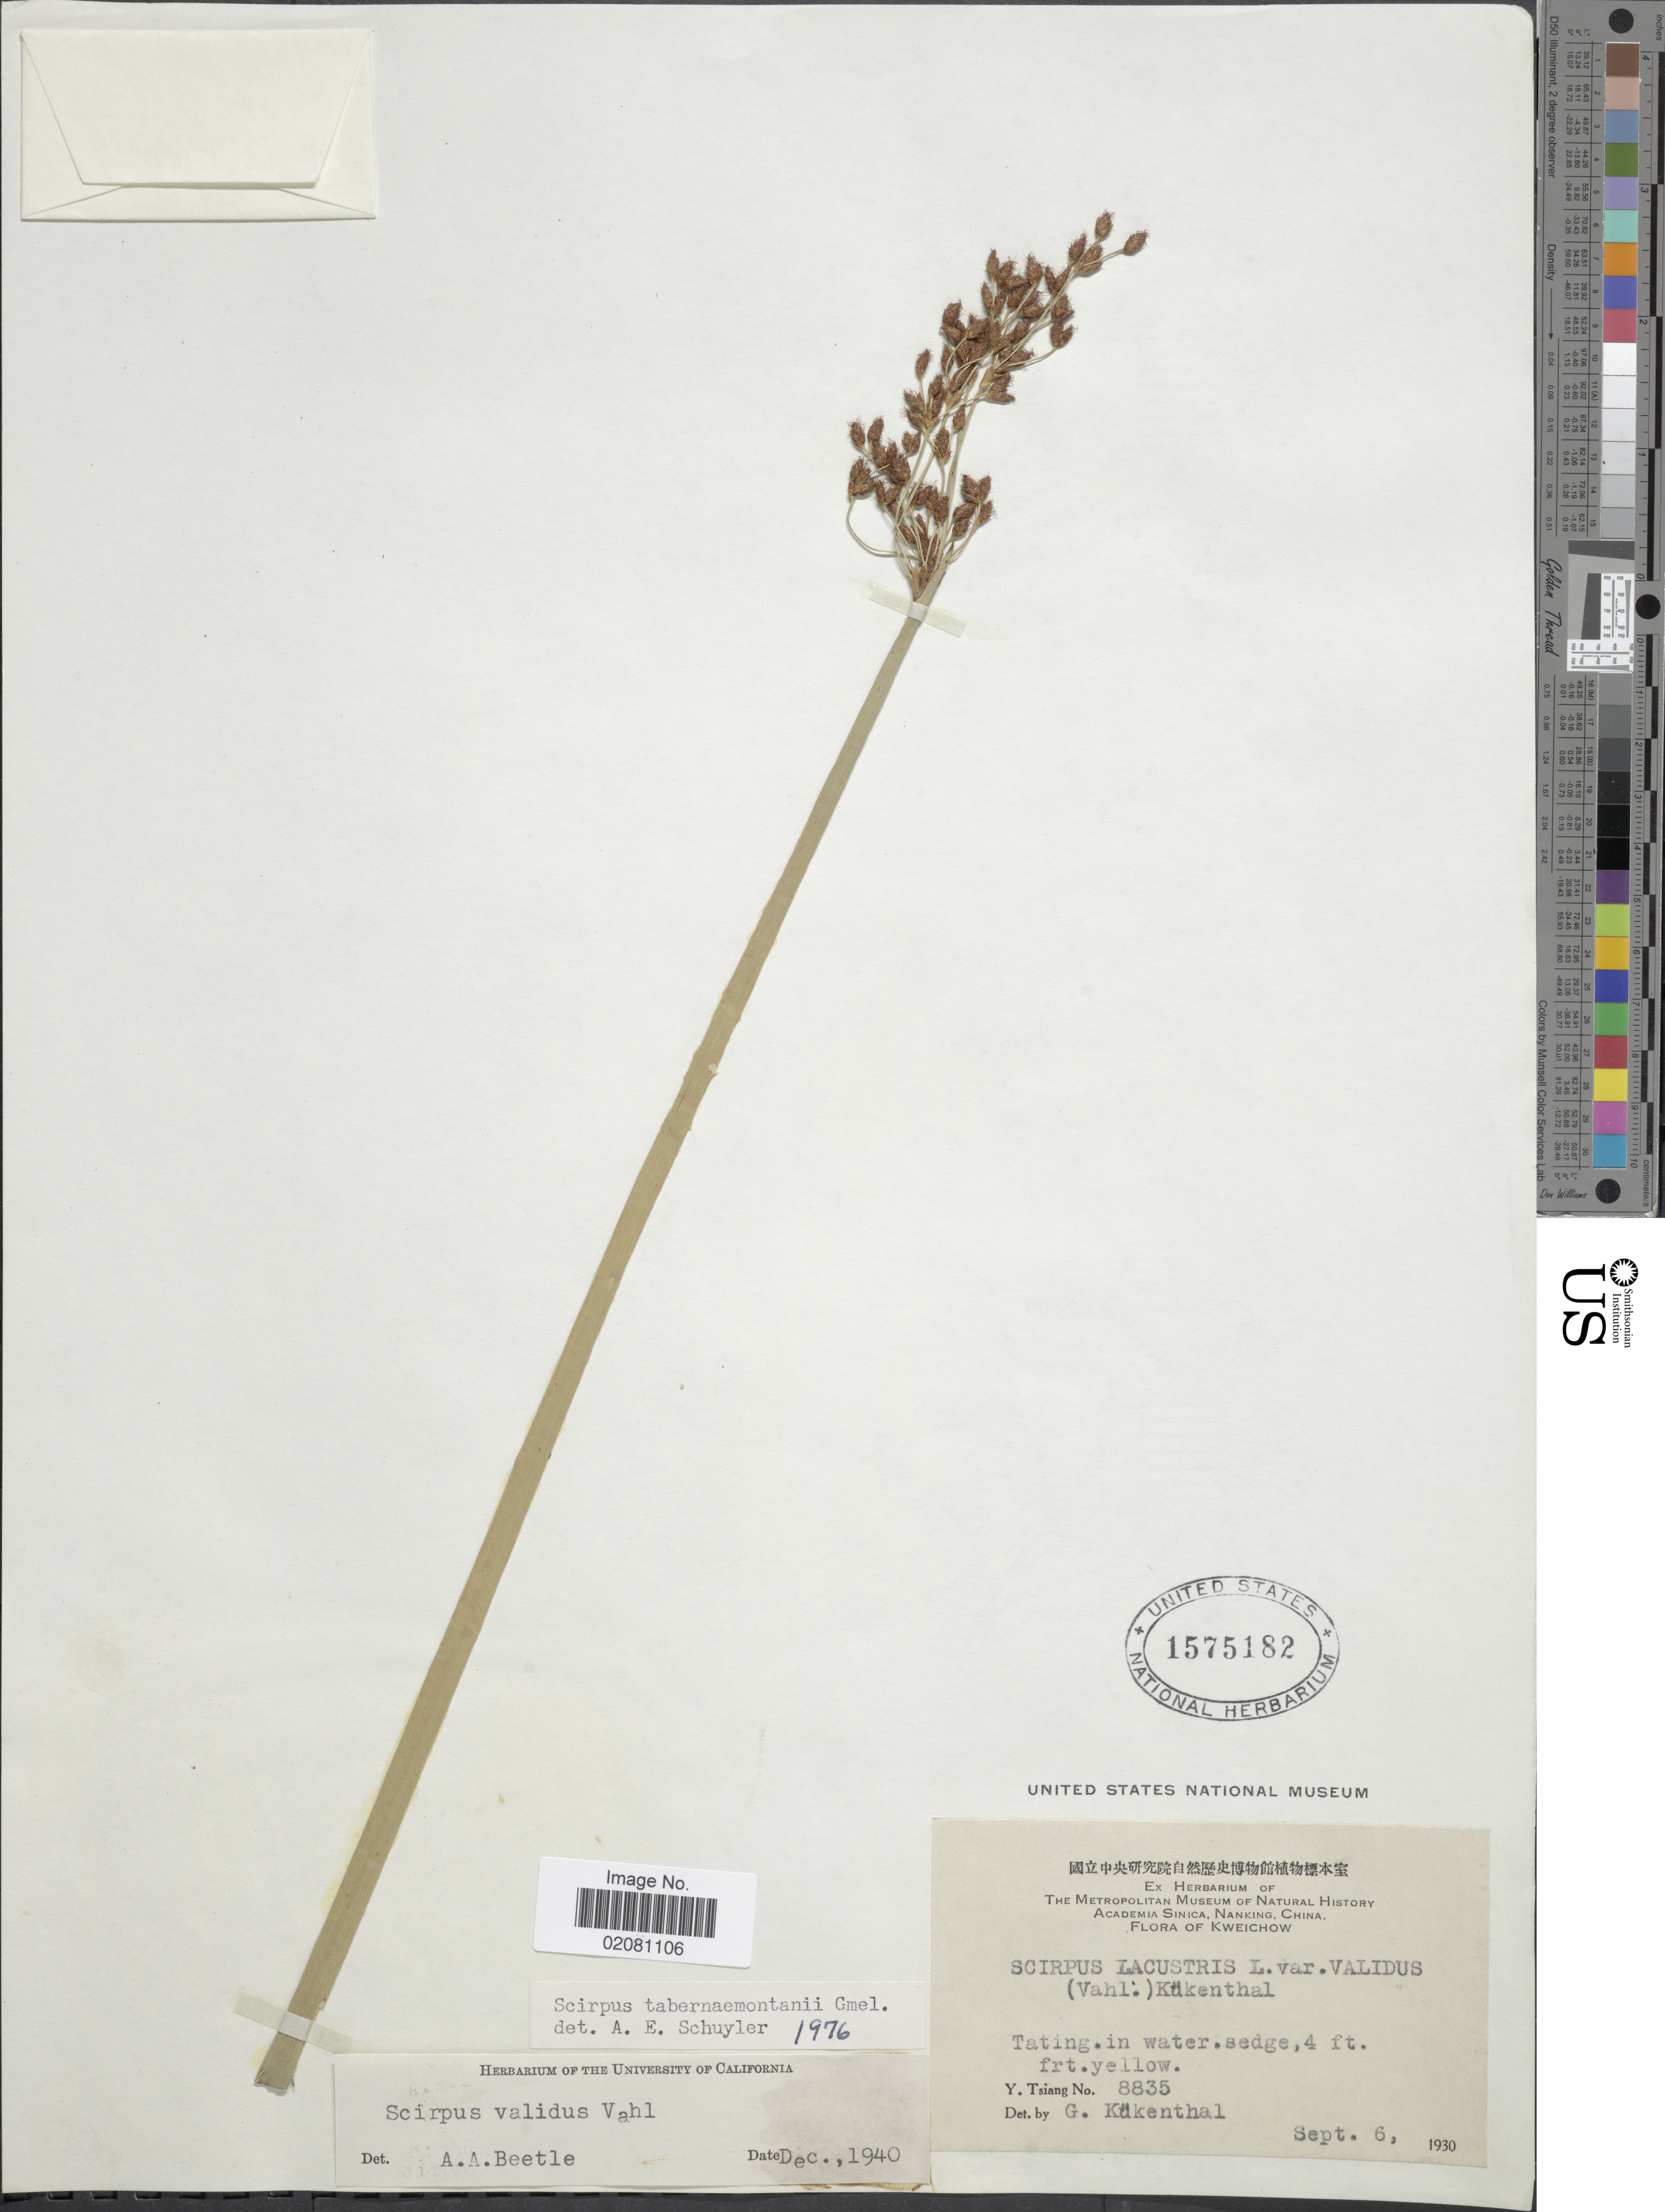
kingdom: Plantae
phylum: Tracheophyta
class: Liliopsida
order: Poales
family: Cyperaceae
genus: Schoenoplectus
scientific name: Schoenoplectus tabernaemontani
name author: (C.C. Gmel.) Palla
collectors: Y. Tsiang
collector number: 8835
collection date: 1930-09-06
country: China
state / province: Guizhou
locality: Kweichow, Tating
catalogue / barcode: US 1575182